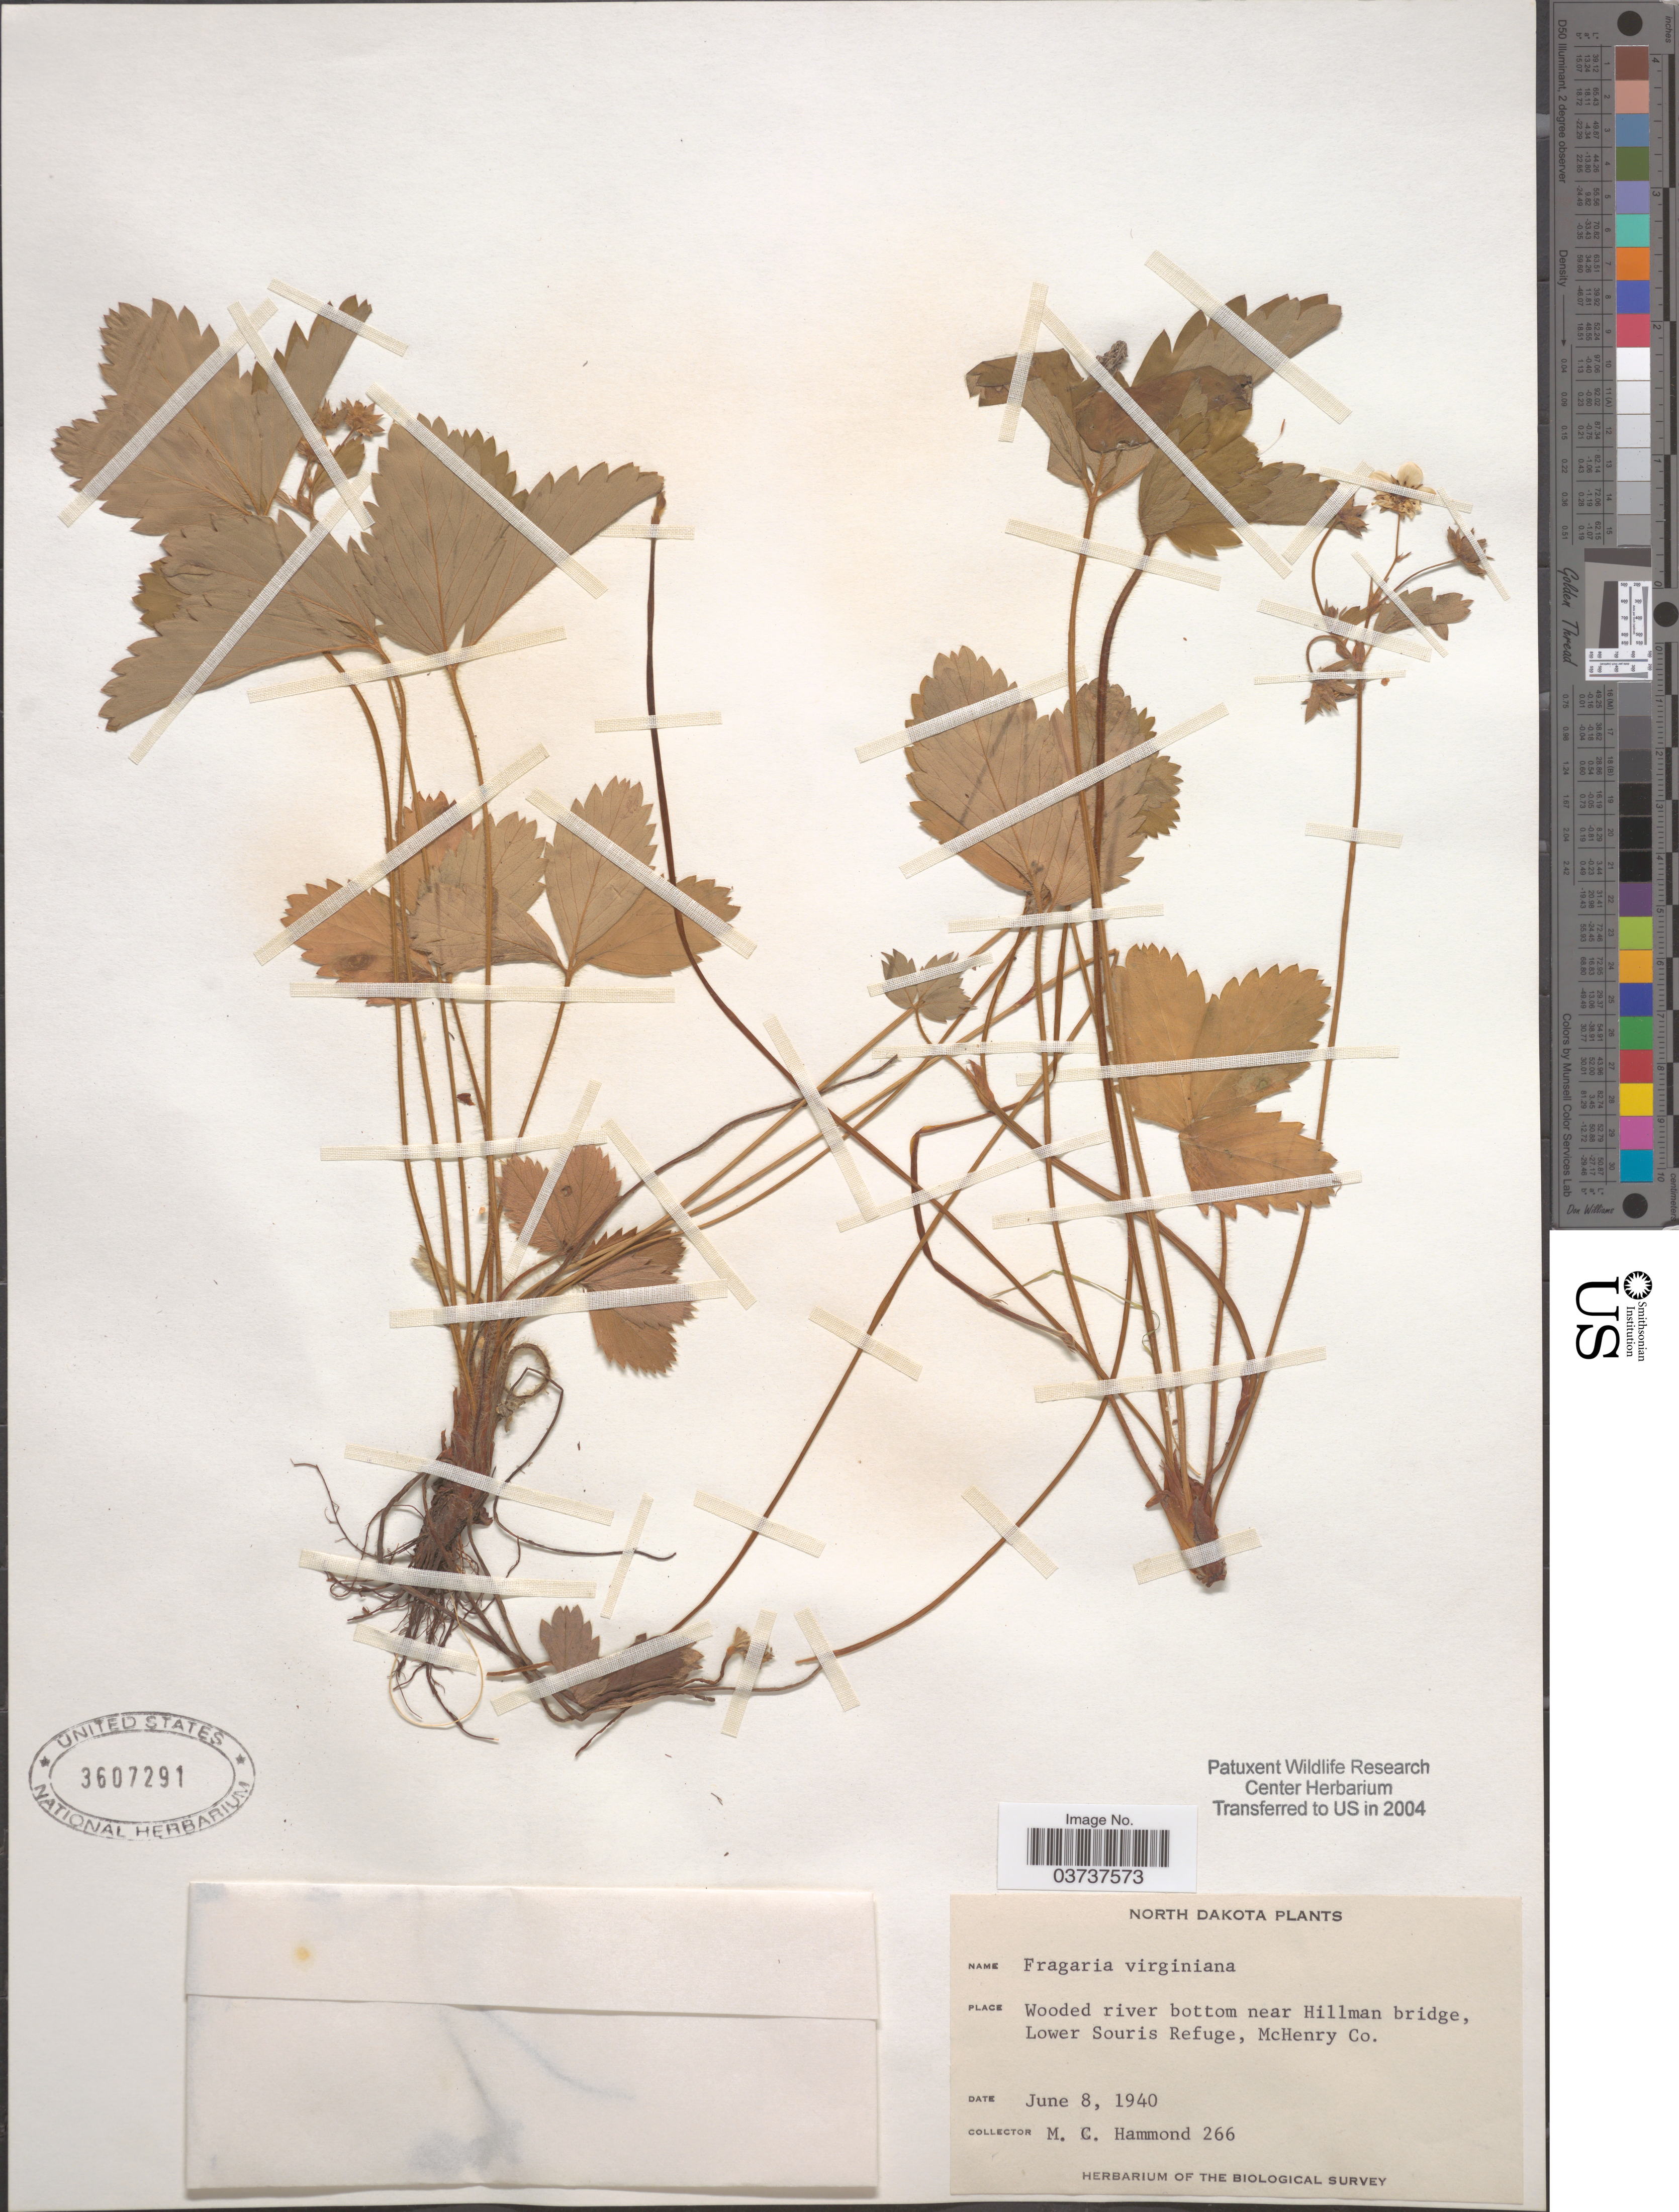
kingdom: Plantae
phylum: Tracheophyta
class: Magnoliopsida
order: Rosales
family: Rosaceae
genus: Fragaria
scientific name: Fragaria virginiana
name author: Mill.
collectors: M. Hammond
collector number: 266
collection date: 1940-06-08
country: United States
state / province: North Dakota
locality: Wooded river bottom near Hillman bridge, Lower Souris Refuge, McHenry Co.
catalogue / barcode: US 3607291